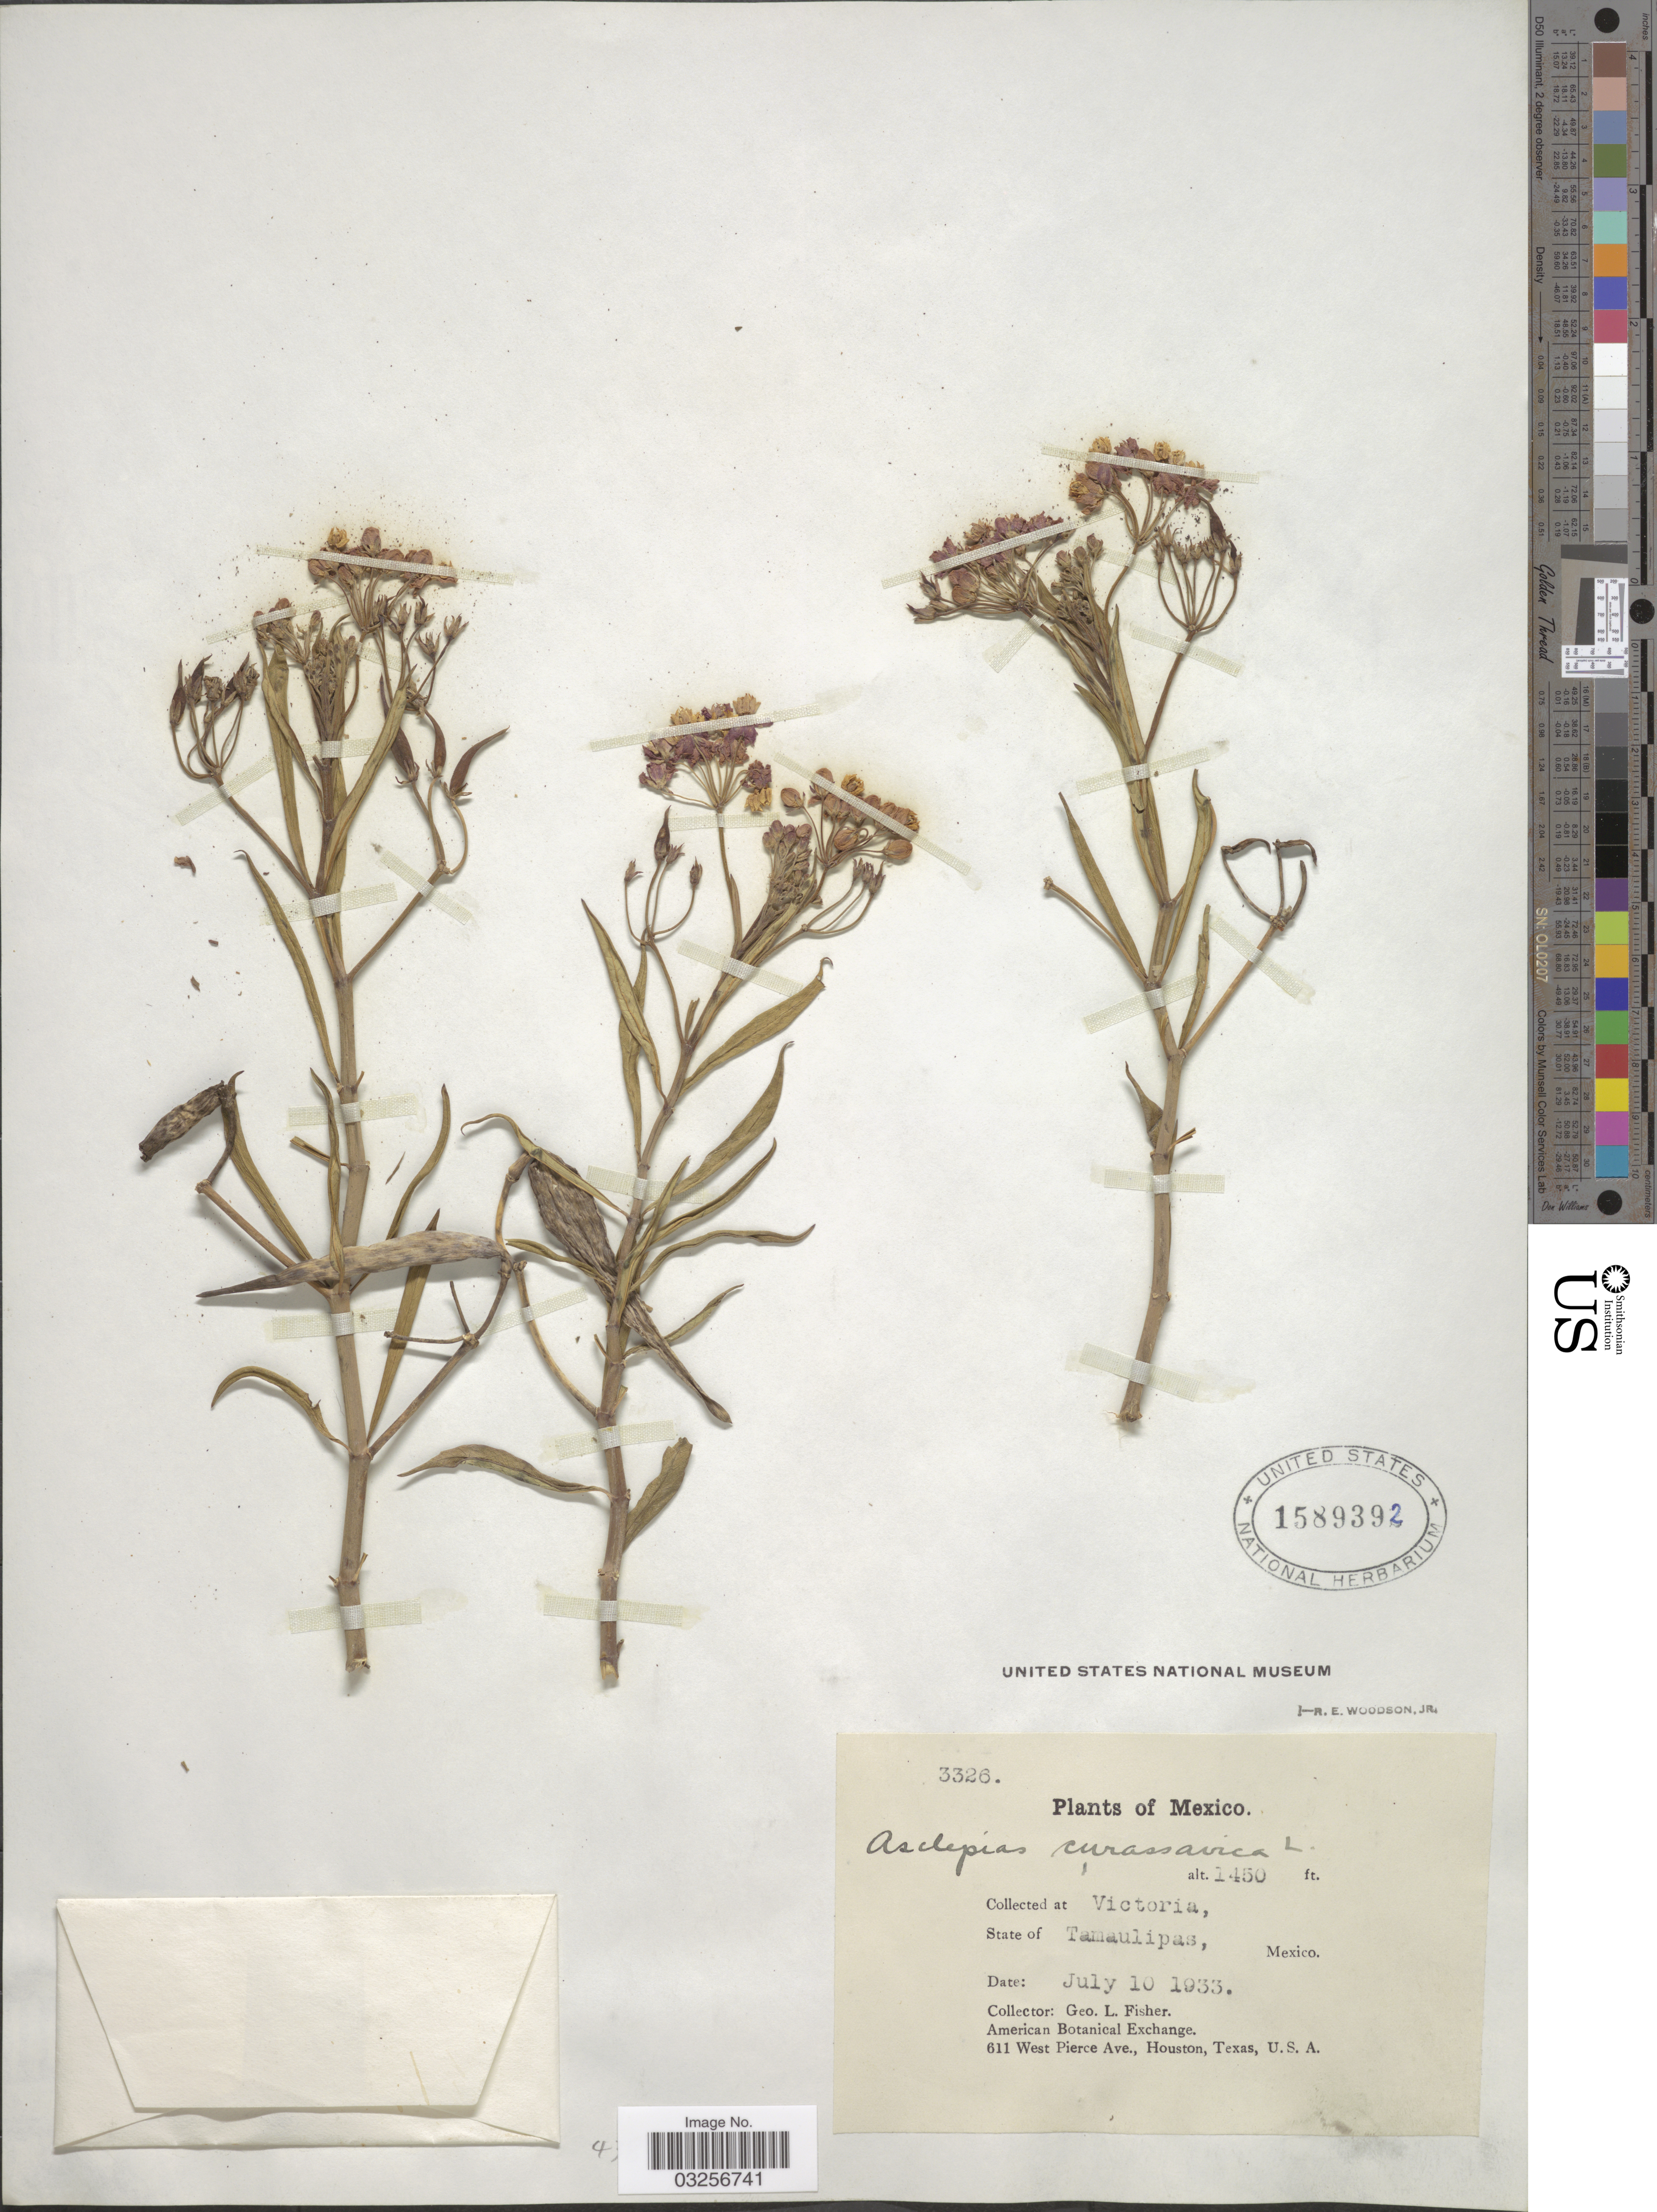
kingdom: Plantae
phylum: Tracheophyta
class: Magnoliopsida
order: Gentianales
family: Apocynaceae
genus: Asclepias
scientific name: Asclepias curassavica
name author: L.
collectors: G. L. Fisher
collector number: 3326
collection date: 1933-07-10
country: Mexico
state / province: Tamaulipas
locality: Victoria.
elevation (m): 442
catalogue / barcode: US 1589392